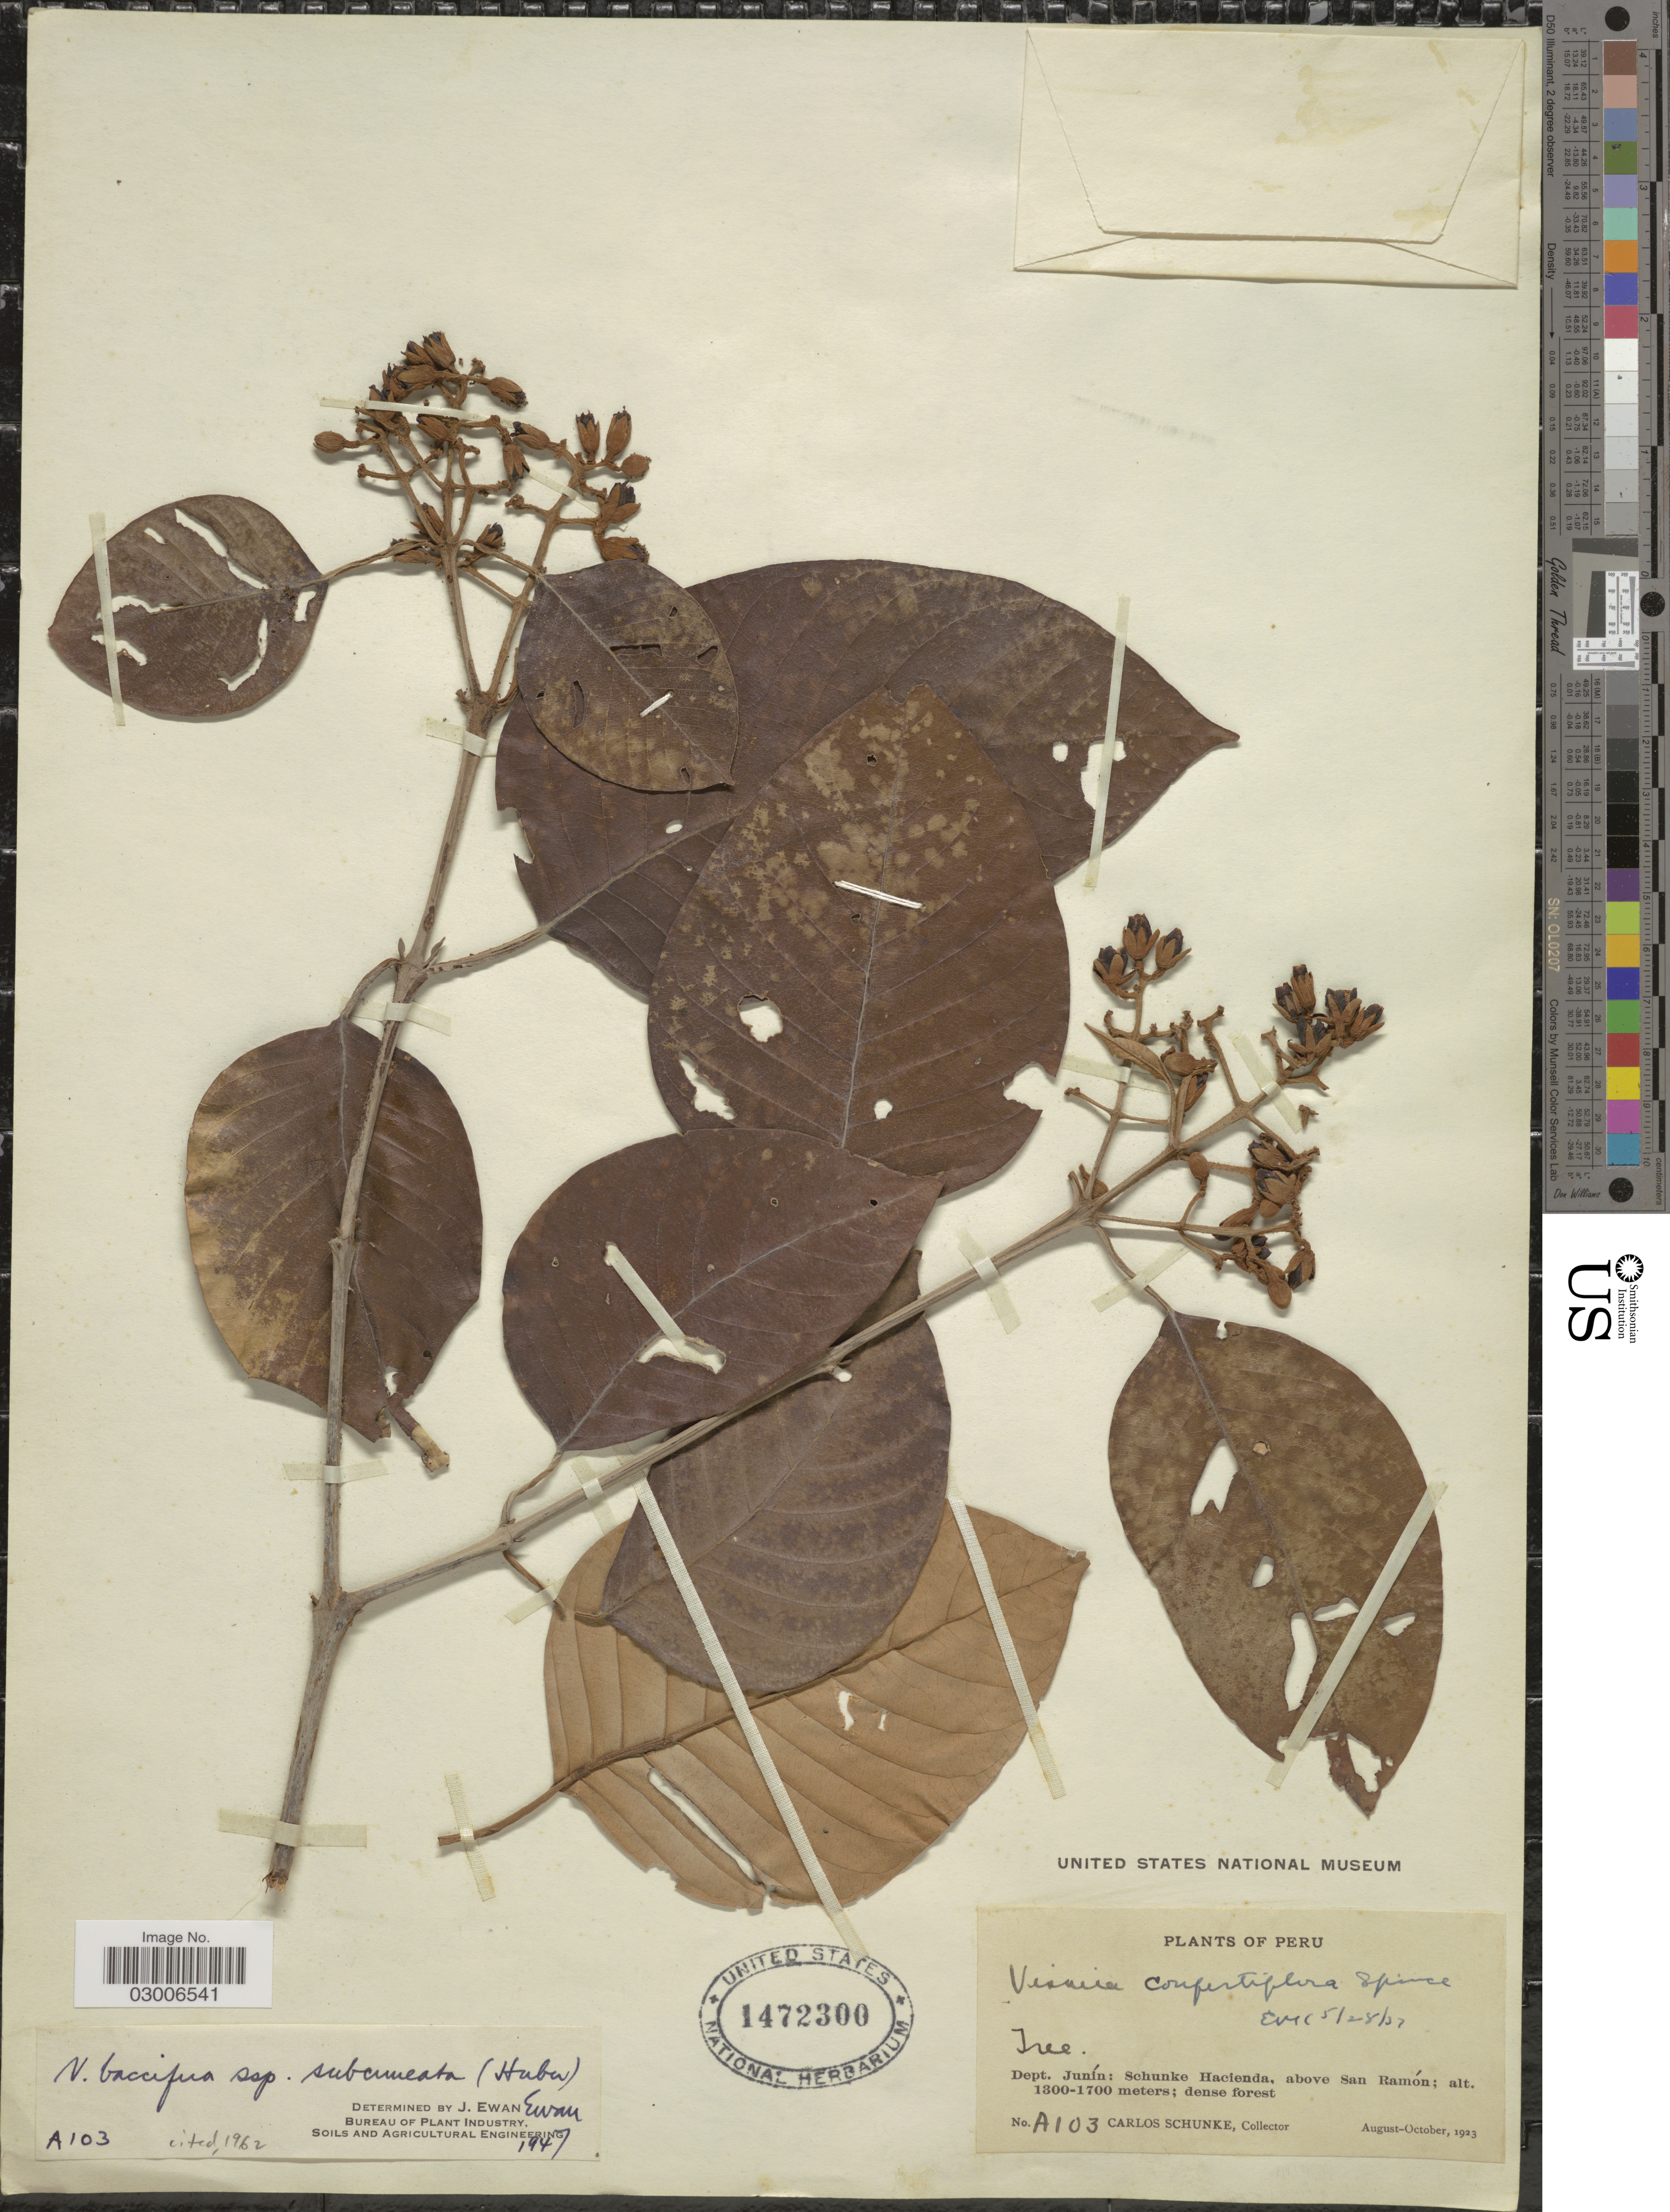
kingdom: Plantae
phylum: Tracheophyta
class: Magnoliopsida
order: Malpighiales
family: Hypericaceae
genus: Vismia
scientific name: Vismia baccifera subsp. subcuneata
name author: (Huber) Ewan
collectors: C. Schunke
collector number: A103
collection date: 1923-08/1923-10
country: Peru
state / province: Junín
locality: Dept. Junín: Schunke Hacienda, above San Ramón.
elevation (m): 1300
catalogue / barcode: US 1472300